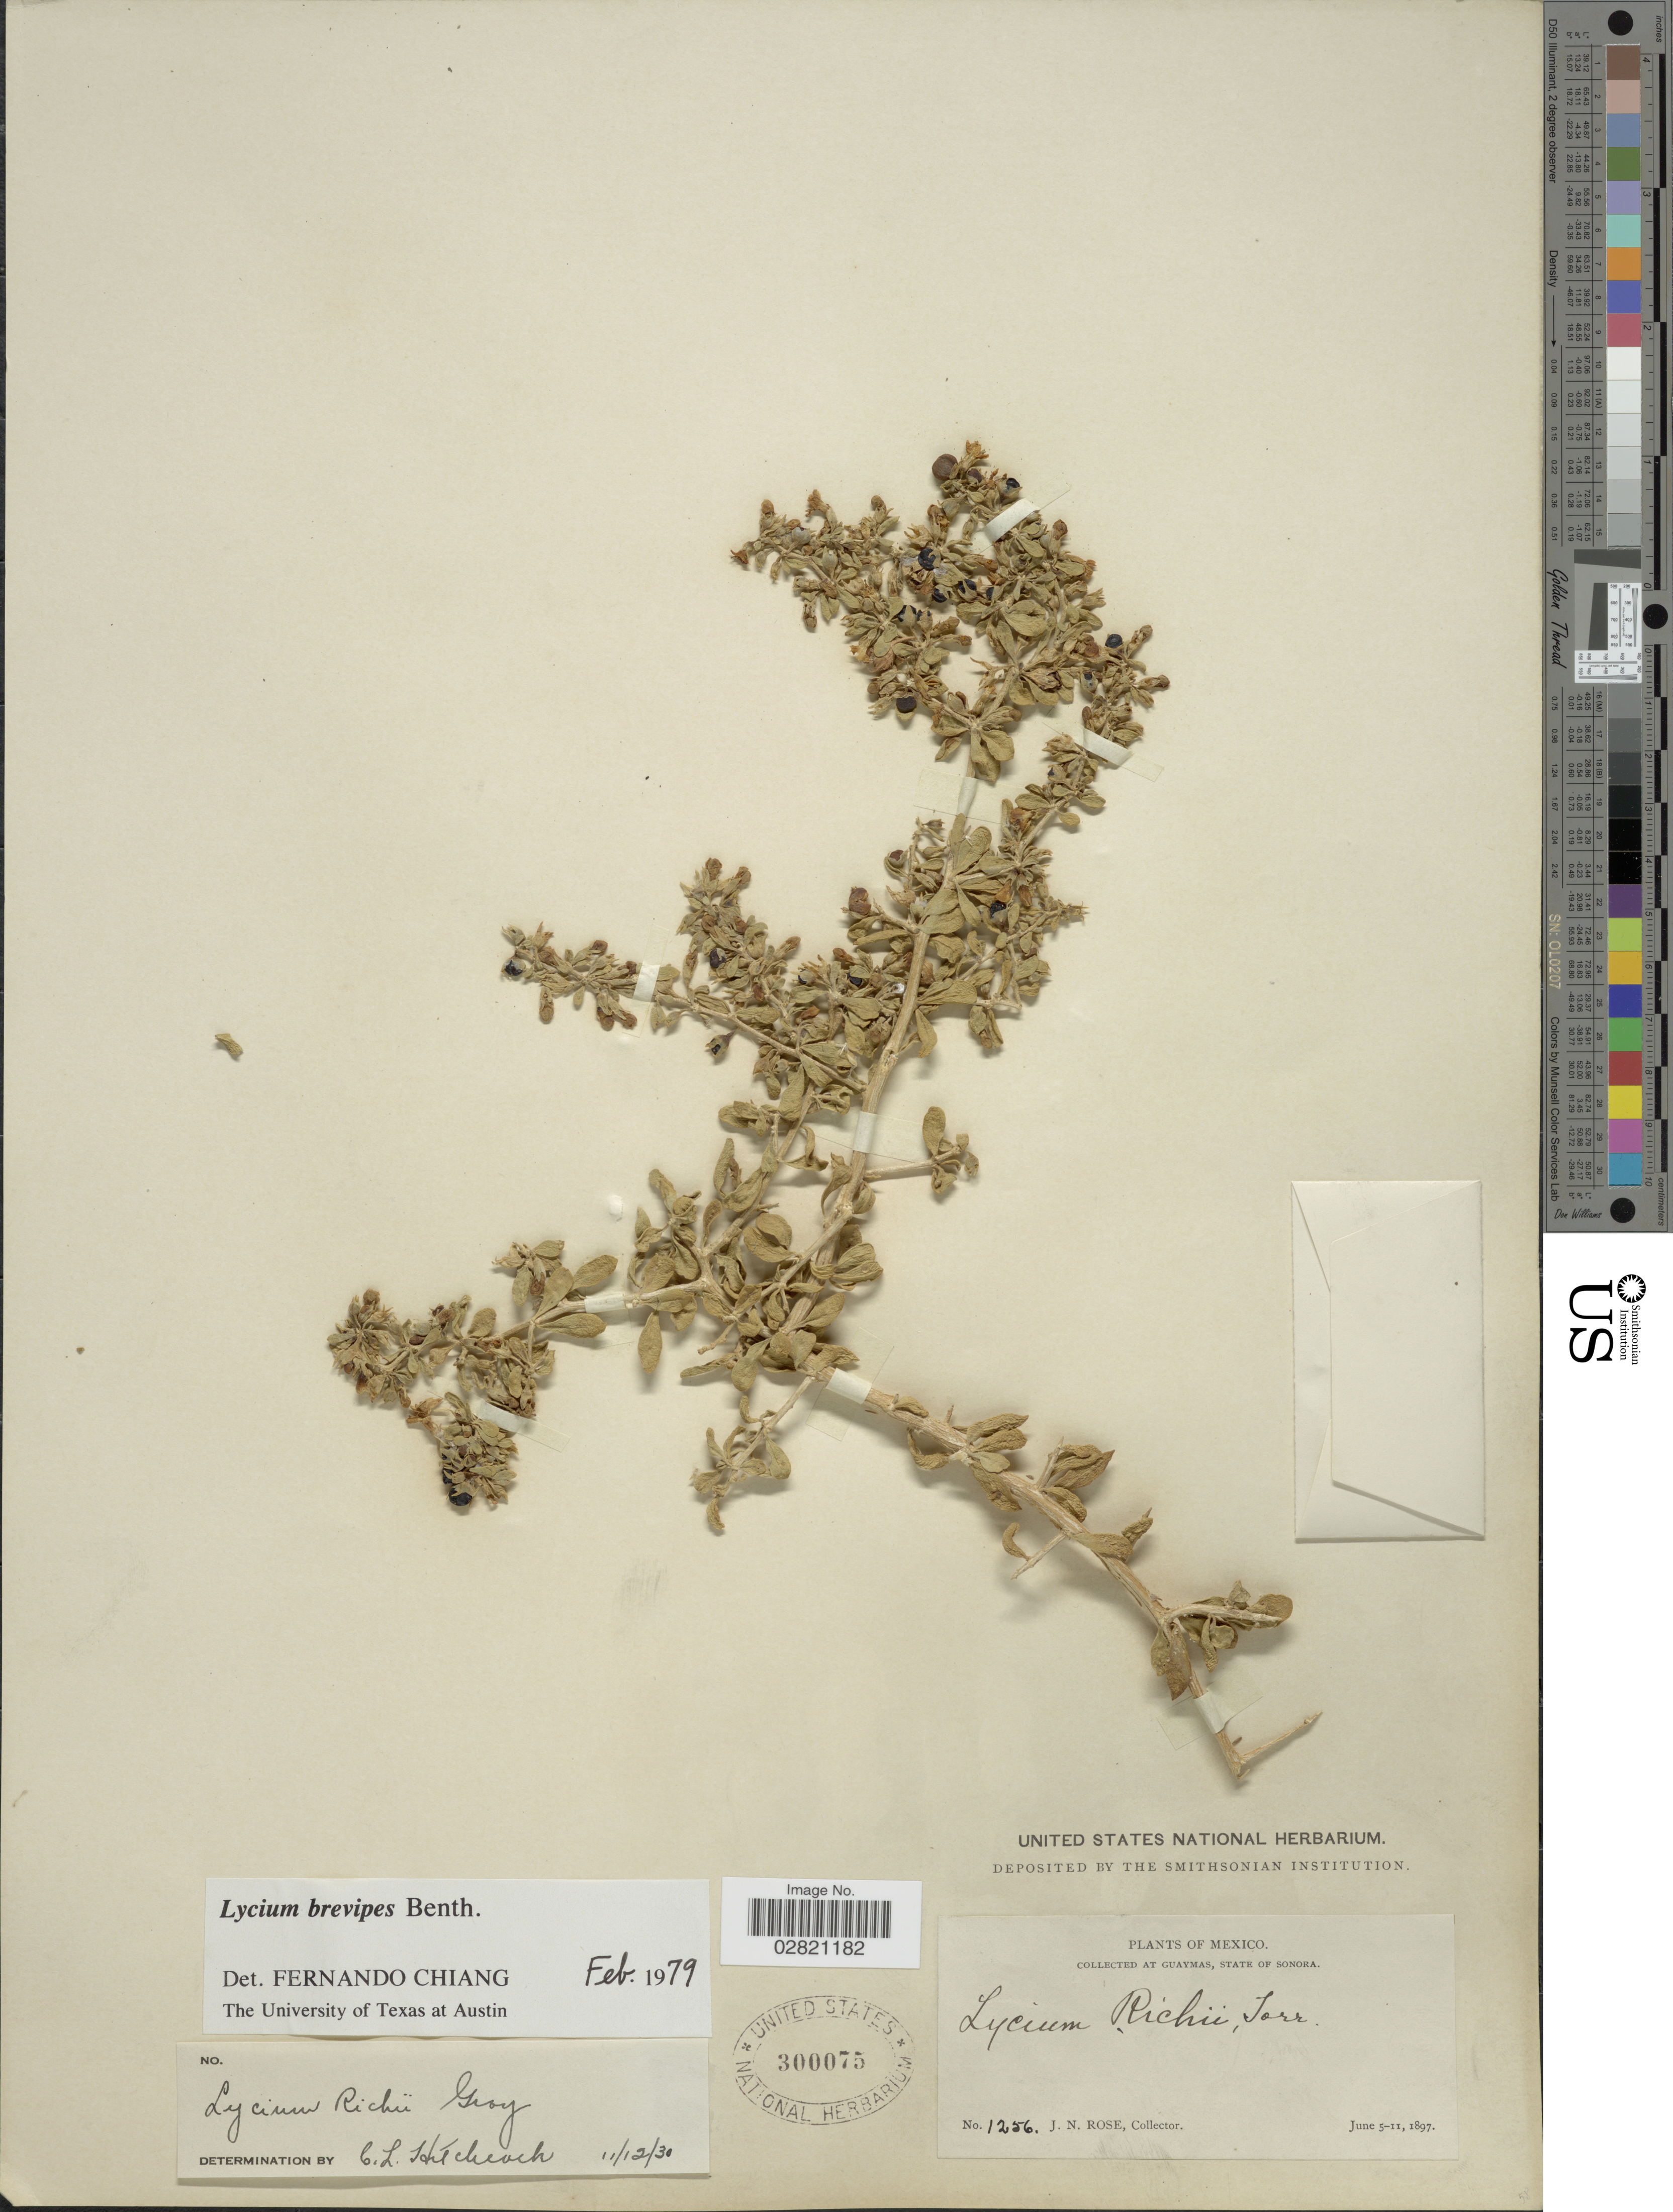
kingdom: Plantae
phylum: Tracheophyta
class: Magnoliopsida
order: Solanales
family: Solanaceae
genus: Lycium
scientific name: Lycium brevipes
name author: Benth.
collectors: J. N. Rose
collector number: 1256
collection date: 1897-06-05/1897-06-11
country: Mexico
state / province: Sonora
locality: Guaymas.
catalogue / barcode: US 300075